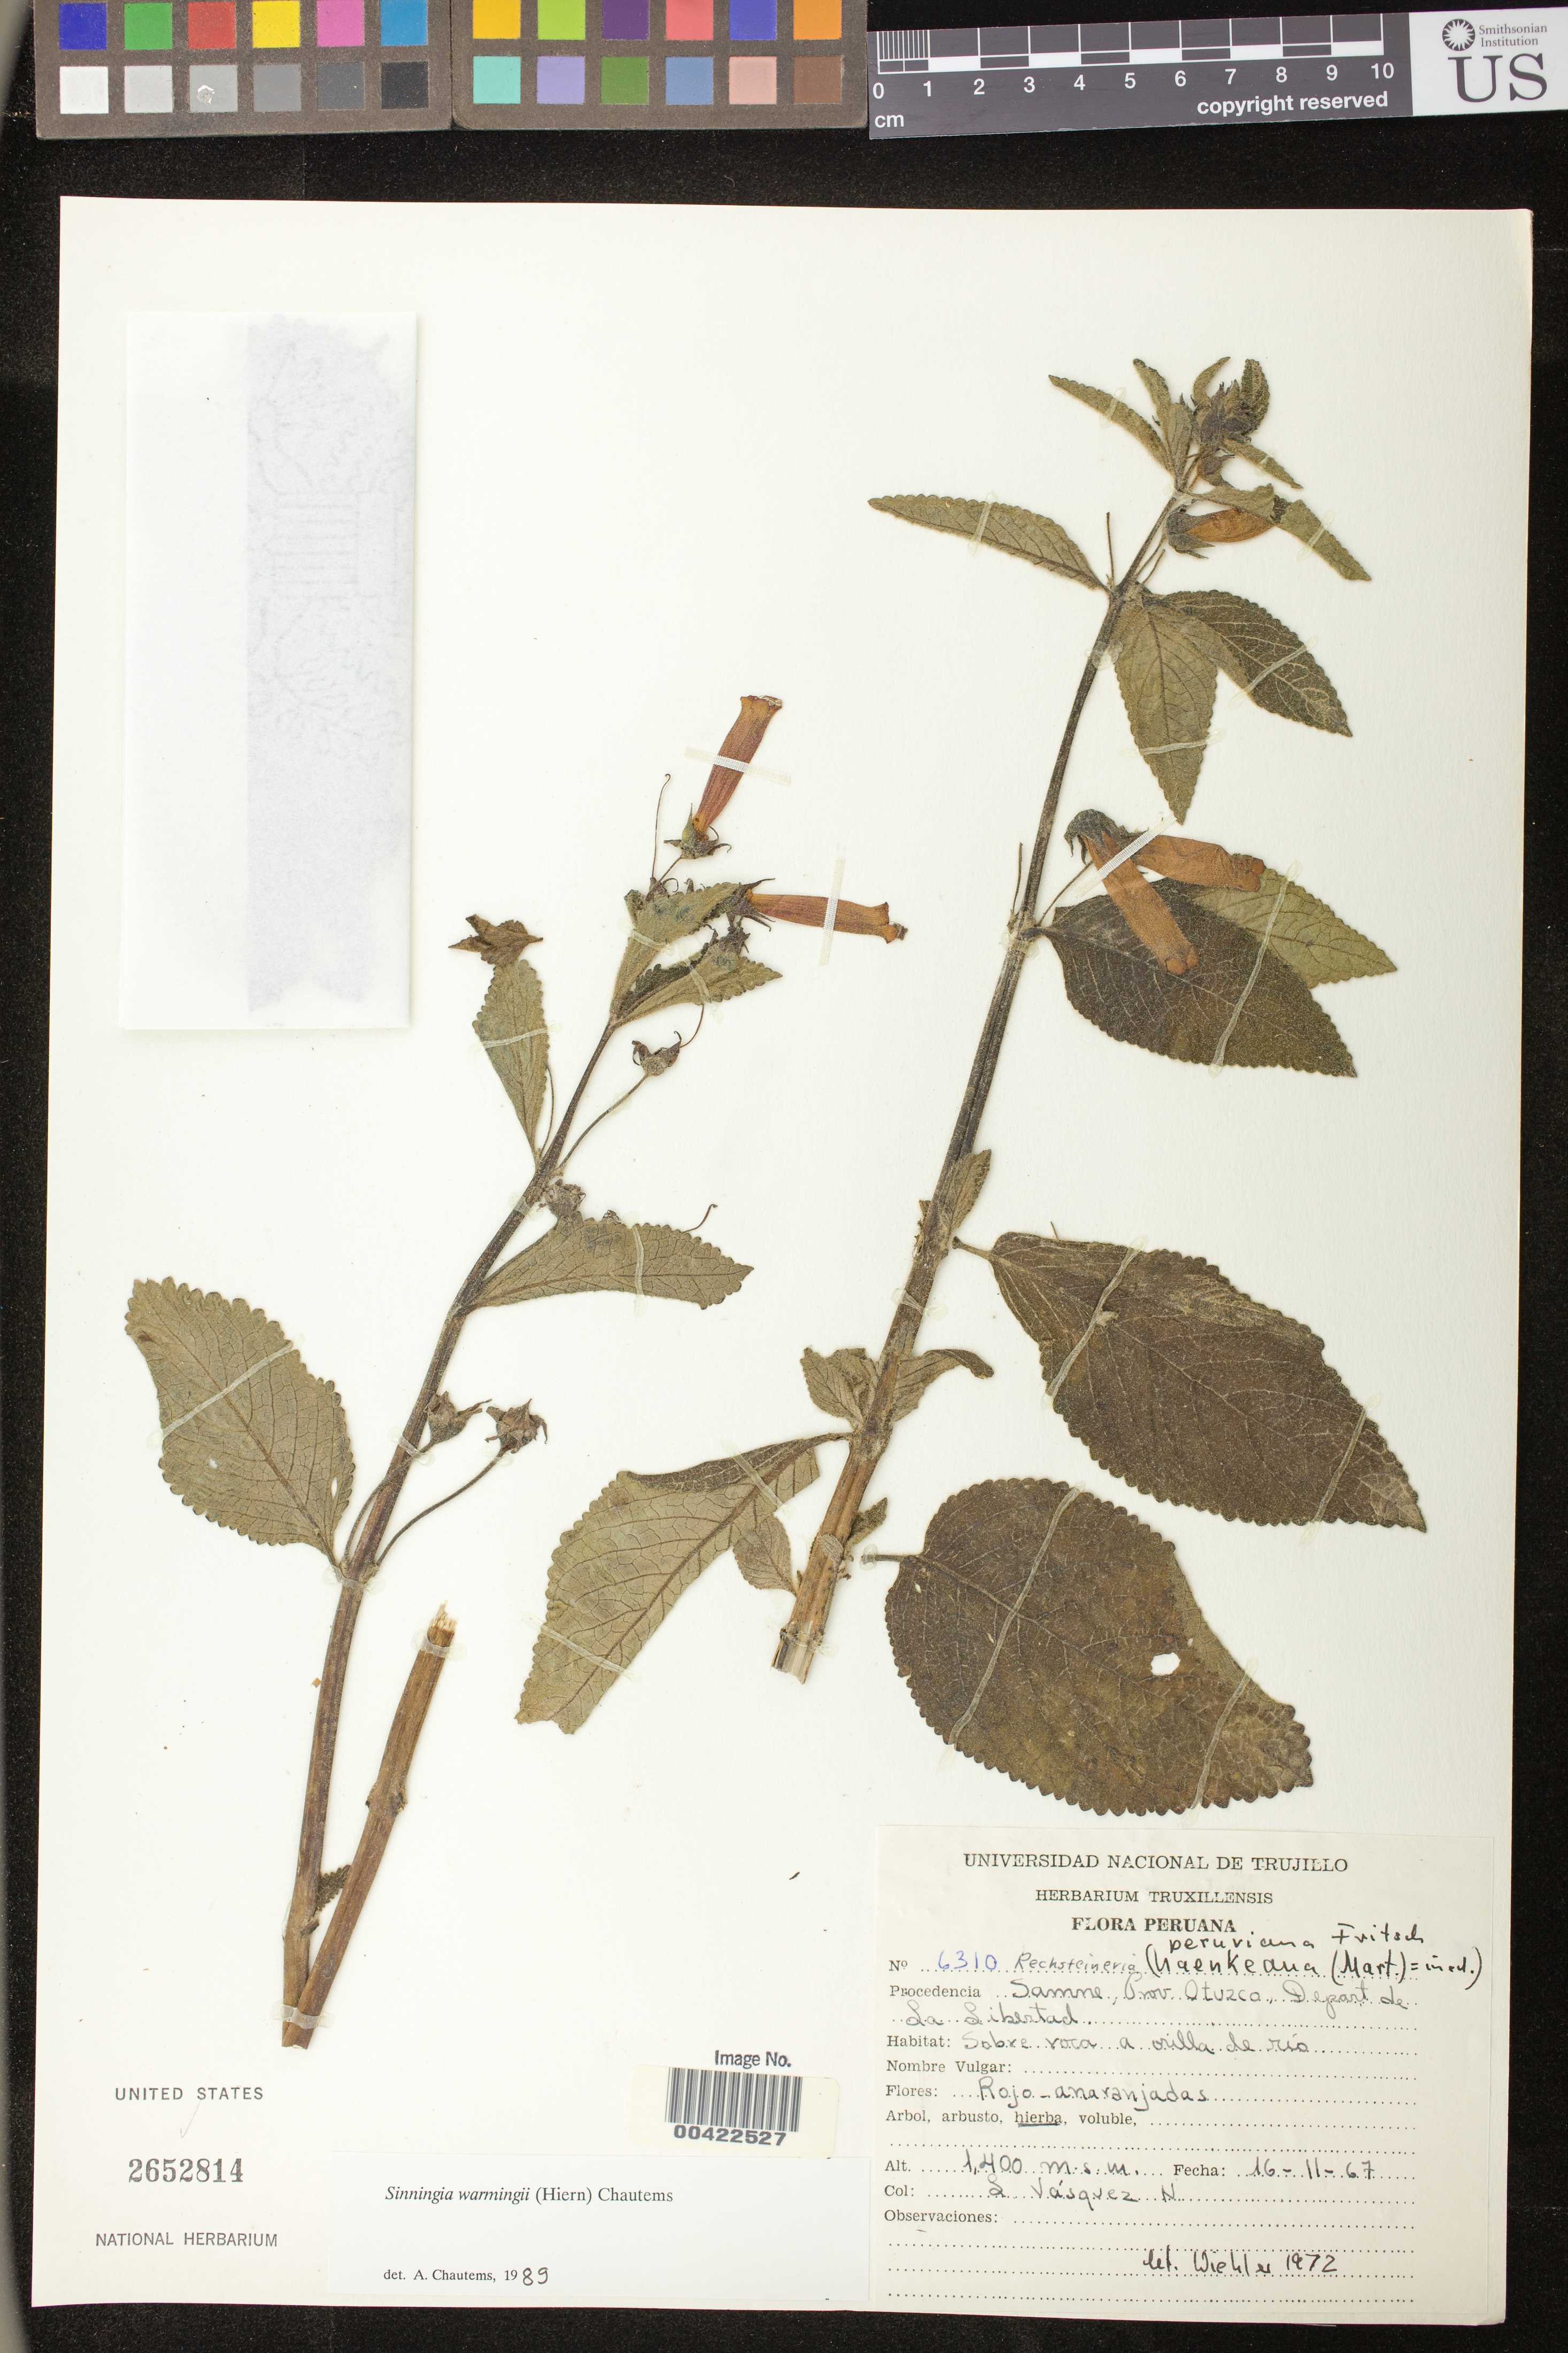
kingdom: Plantae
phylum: Tracheophyta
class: Magnoliopsida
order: Lamiales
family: Gesneriaceae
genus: Sinningia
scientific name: Sinningia warmingii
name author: (Hiern) Chautems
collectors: S. Vasquez N.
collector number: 6310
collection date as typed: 16 Nov 1967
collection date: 1967-11-16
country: Peru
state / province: La Libertad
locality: Prov. Otuzco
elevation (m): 1400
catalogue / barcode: US 2652814